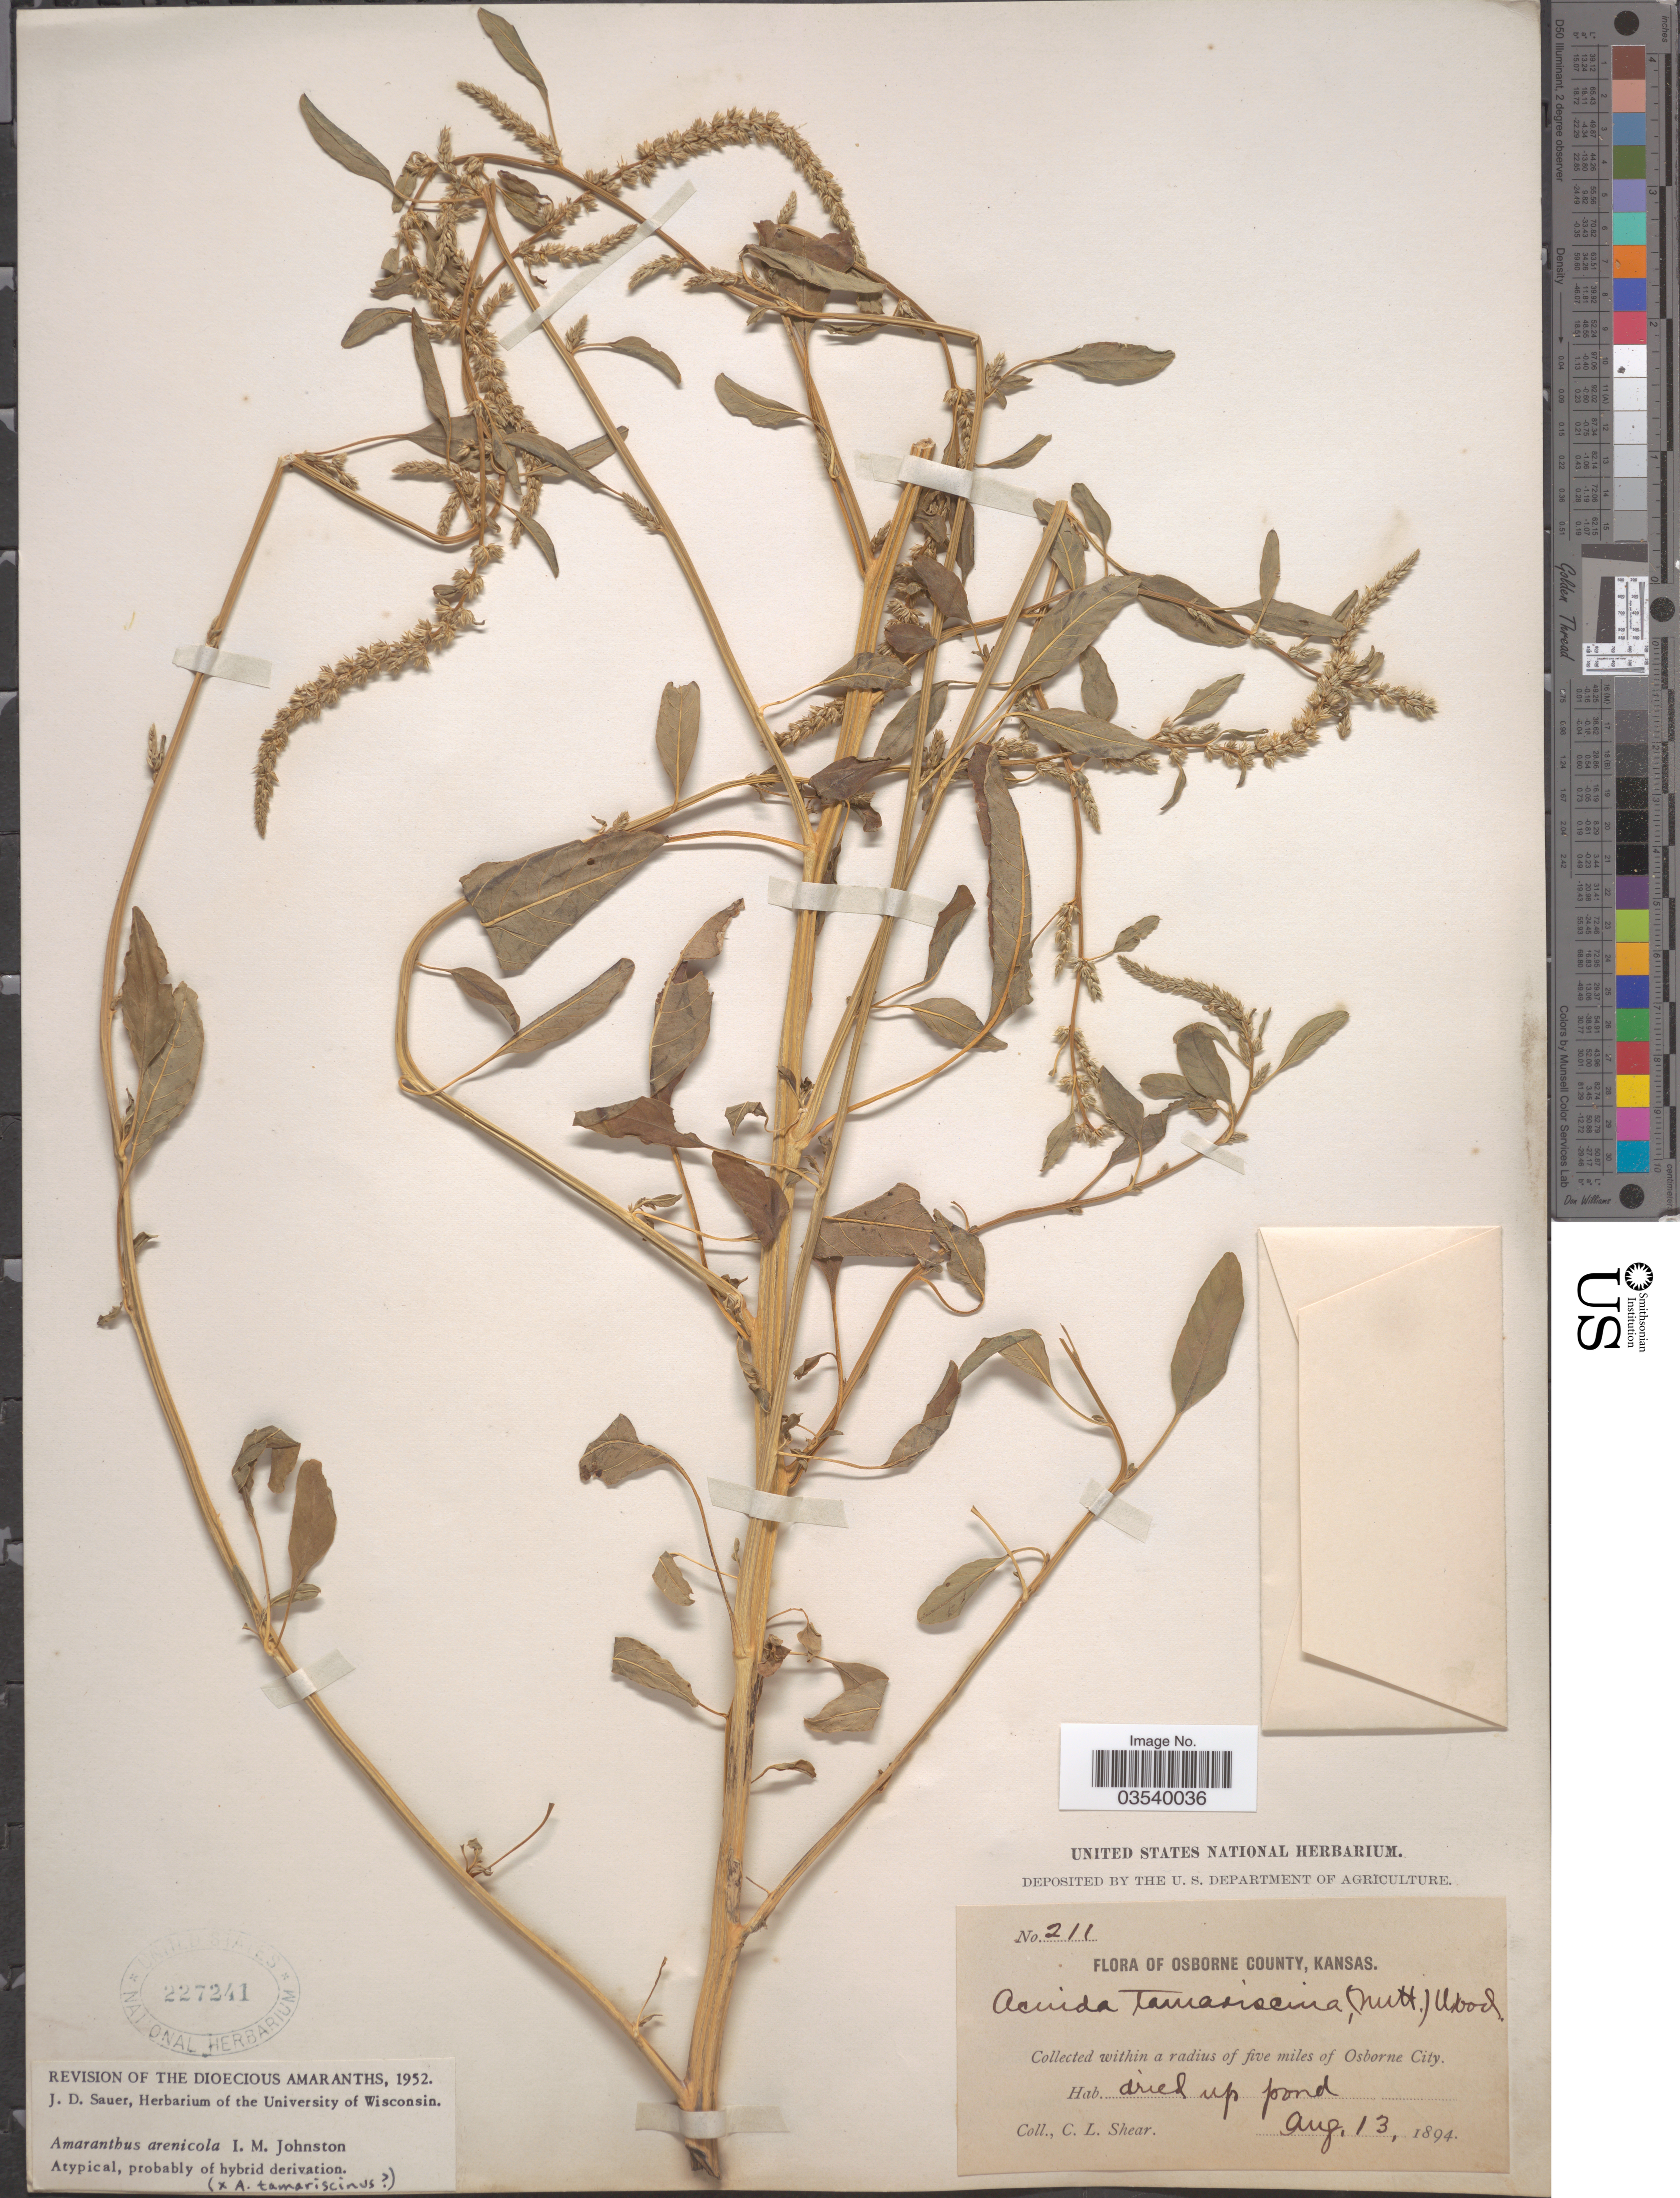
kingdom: Plantae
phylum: Tracheophyta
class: Magnoliopsida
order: Caryophyllales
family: Amaranthaceae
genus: Amaranthus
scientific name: Amaranthus arenicola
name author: I.M. Johnst.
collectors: C. L. Shear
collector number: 211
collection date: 1894-08-13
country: United States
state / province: Kansas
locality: Osborne County. Within a radius of five miles of Osborne City.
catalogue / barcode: US 227241